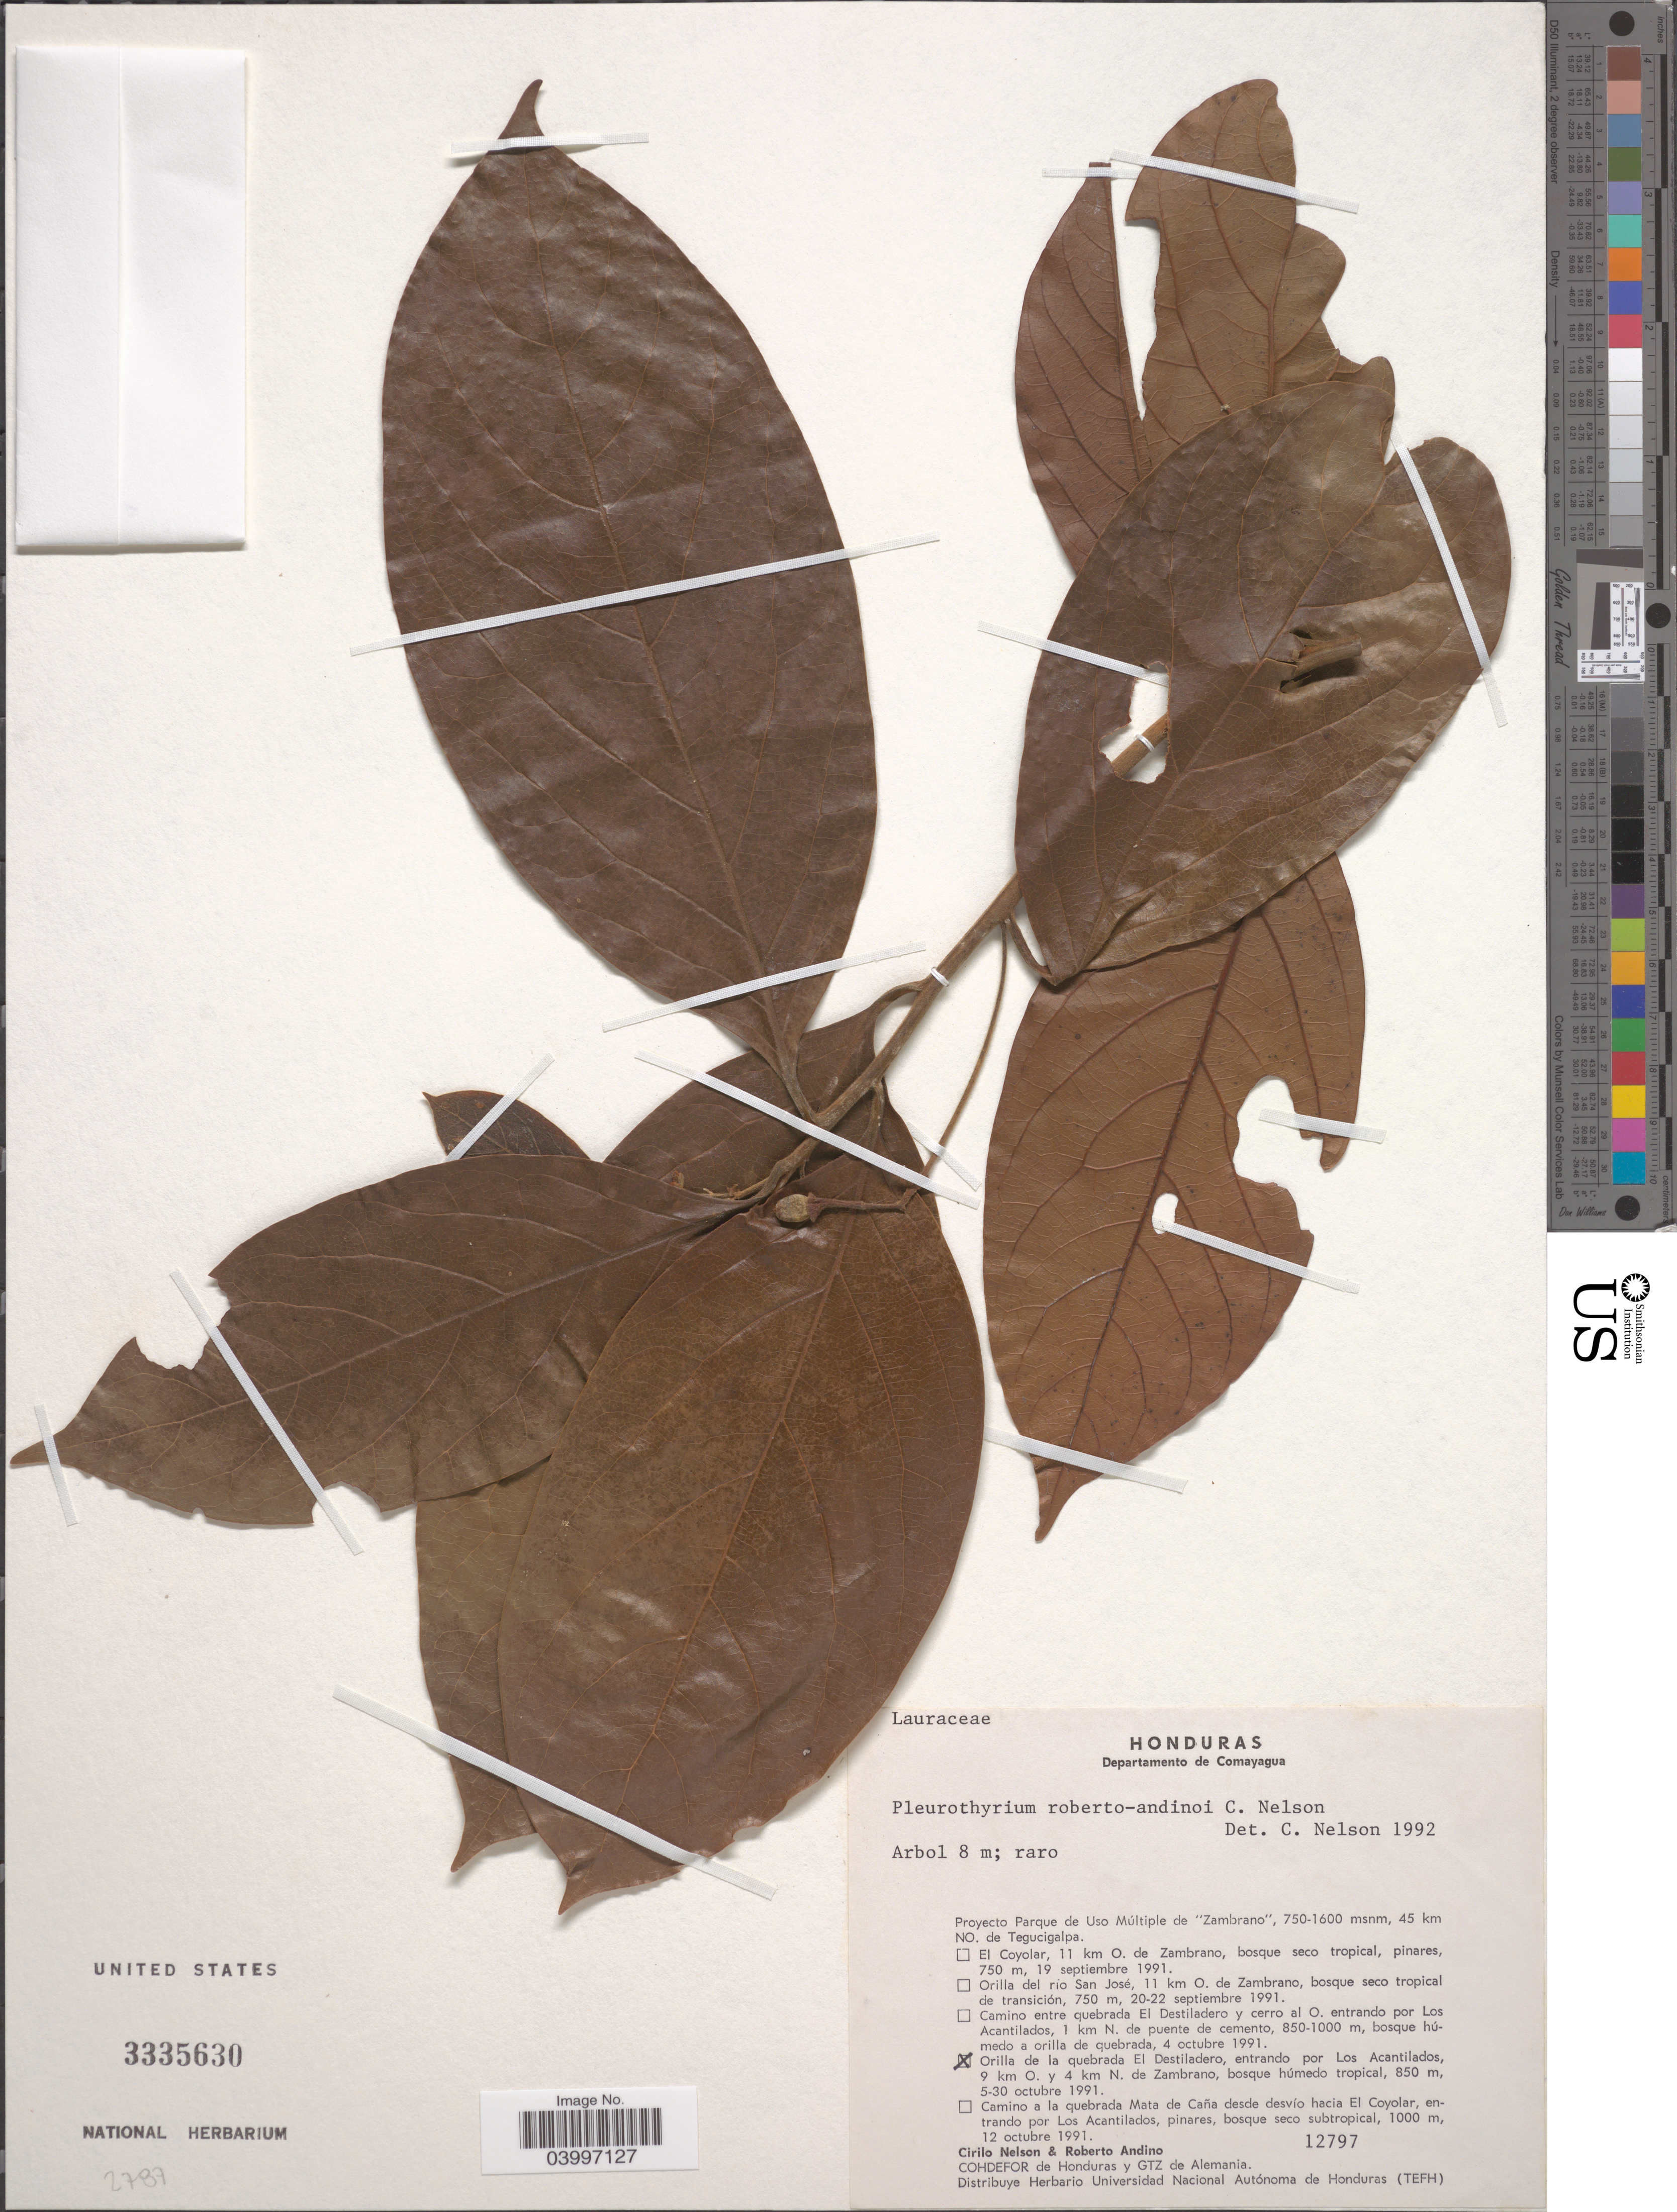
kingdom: Plantae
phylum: Tracheophyta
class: Magnoliopsida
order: Laurales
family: Lauraceae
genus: Pleurothyrium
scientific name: Pleurothyrium roberto-andinoi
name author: C. Nelson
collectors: C. Nelson & R. Andino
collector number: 12797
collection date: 1991-10-05/1991-10-30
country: Honduras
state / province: Comayagua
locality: Departamento de Comayagua. Orilla de la quebrada El Destiladero, entrando por Los Acantilados, 9 km O. y 4 km N. de Zambrano.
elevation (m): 850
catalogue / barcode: US 3335630